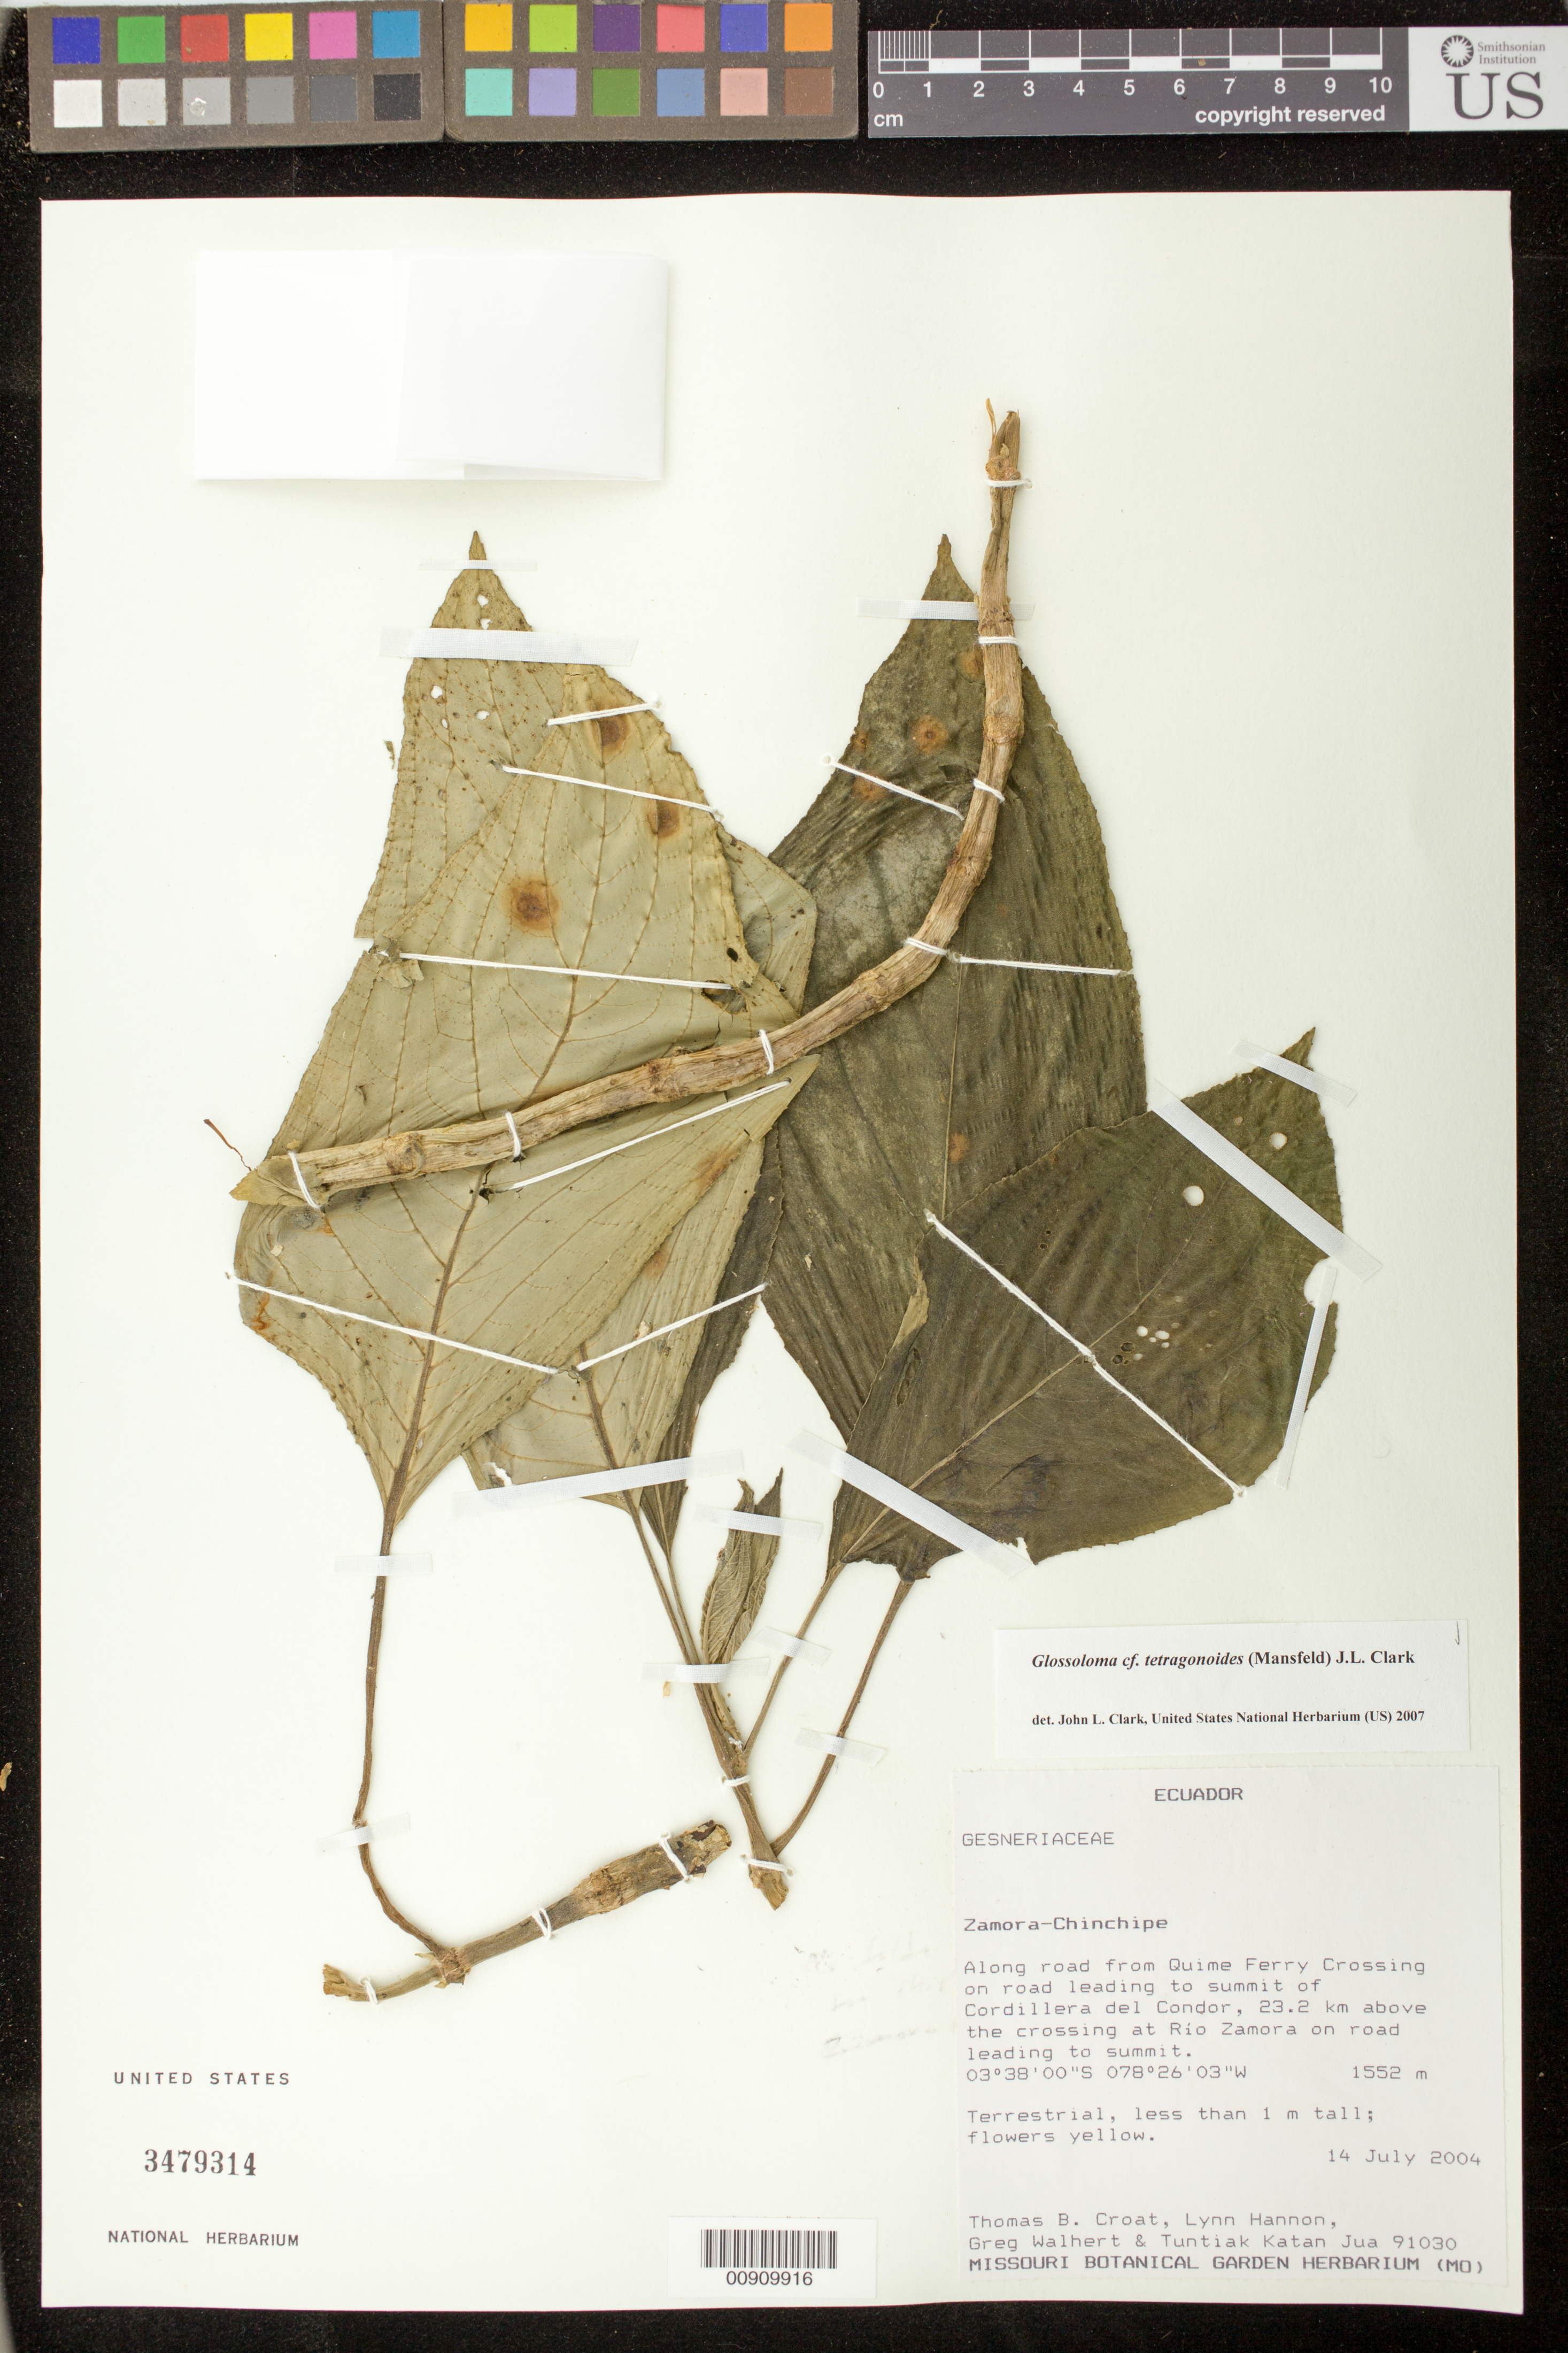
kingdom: Plantae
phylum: Tracheophyta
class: Magnoliopsida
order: Lamiales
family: Gesneriaceae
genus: Glossoloma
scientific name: Glossoloma tetragonoides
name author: (Mansf.) J.L. Clark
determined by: Clark, J. L., (SEL), The Marie Selby Botanical Garden (UNITED STATES)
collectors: T. B. Croat, L. Hannon, G. Walhert & T. Katan Jua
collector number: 91030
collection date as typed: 14 Jul 2004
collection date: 2004-07-14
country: Ecuador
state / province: Zamora-Chinchipe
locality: Along road from Quime ferry Crossing on road leading to summit of Cordillera del Condor, 23.2 km above the crossing at Rio Zamora on road leading to summit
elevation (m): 1552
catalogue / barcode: US 3479314